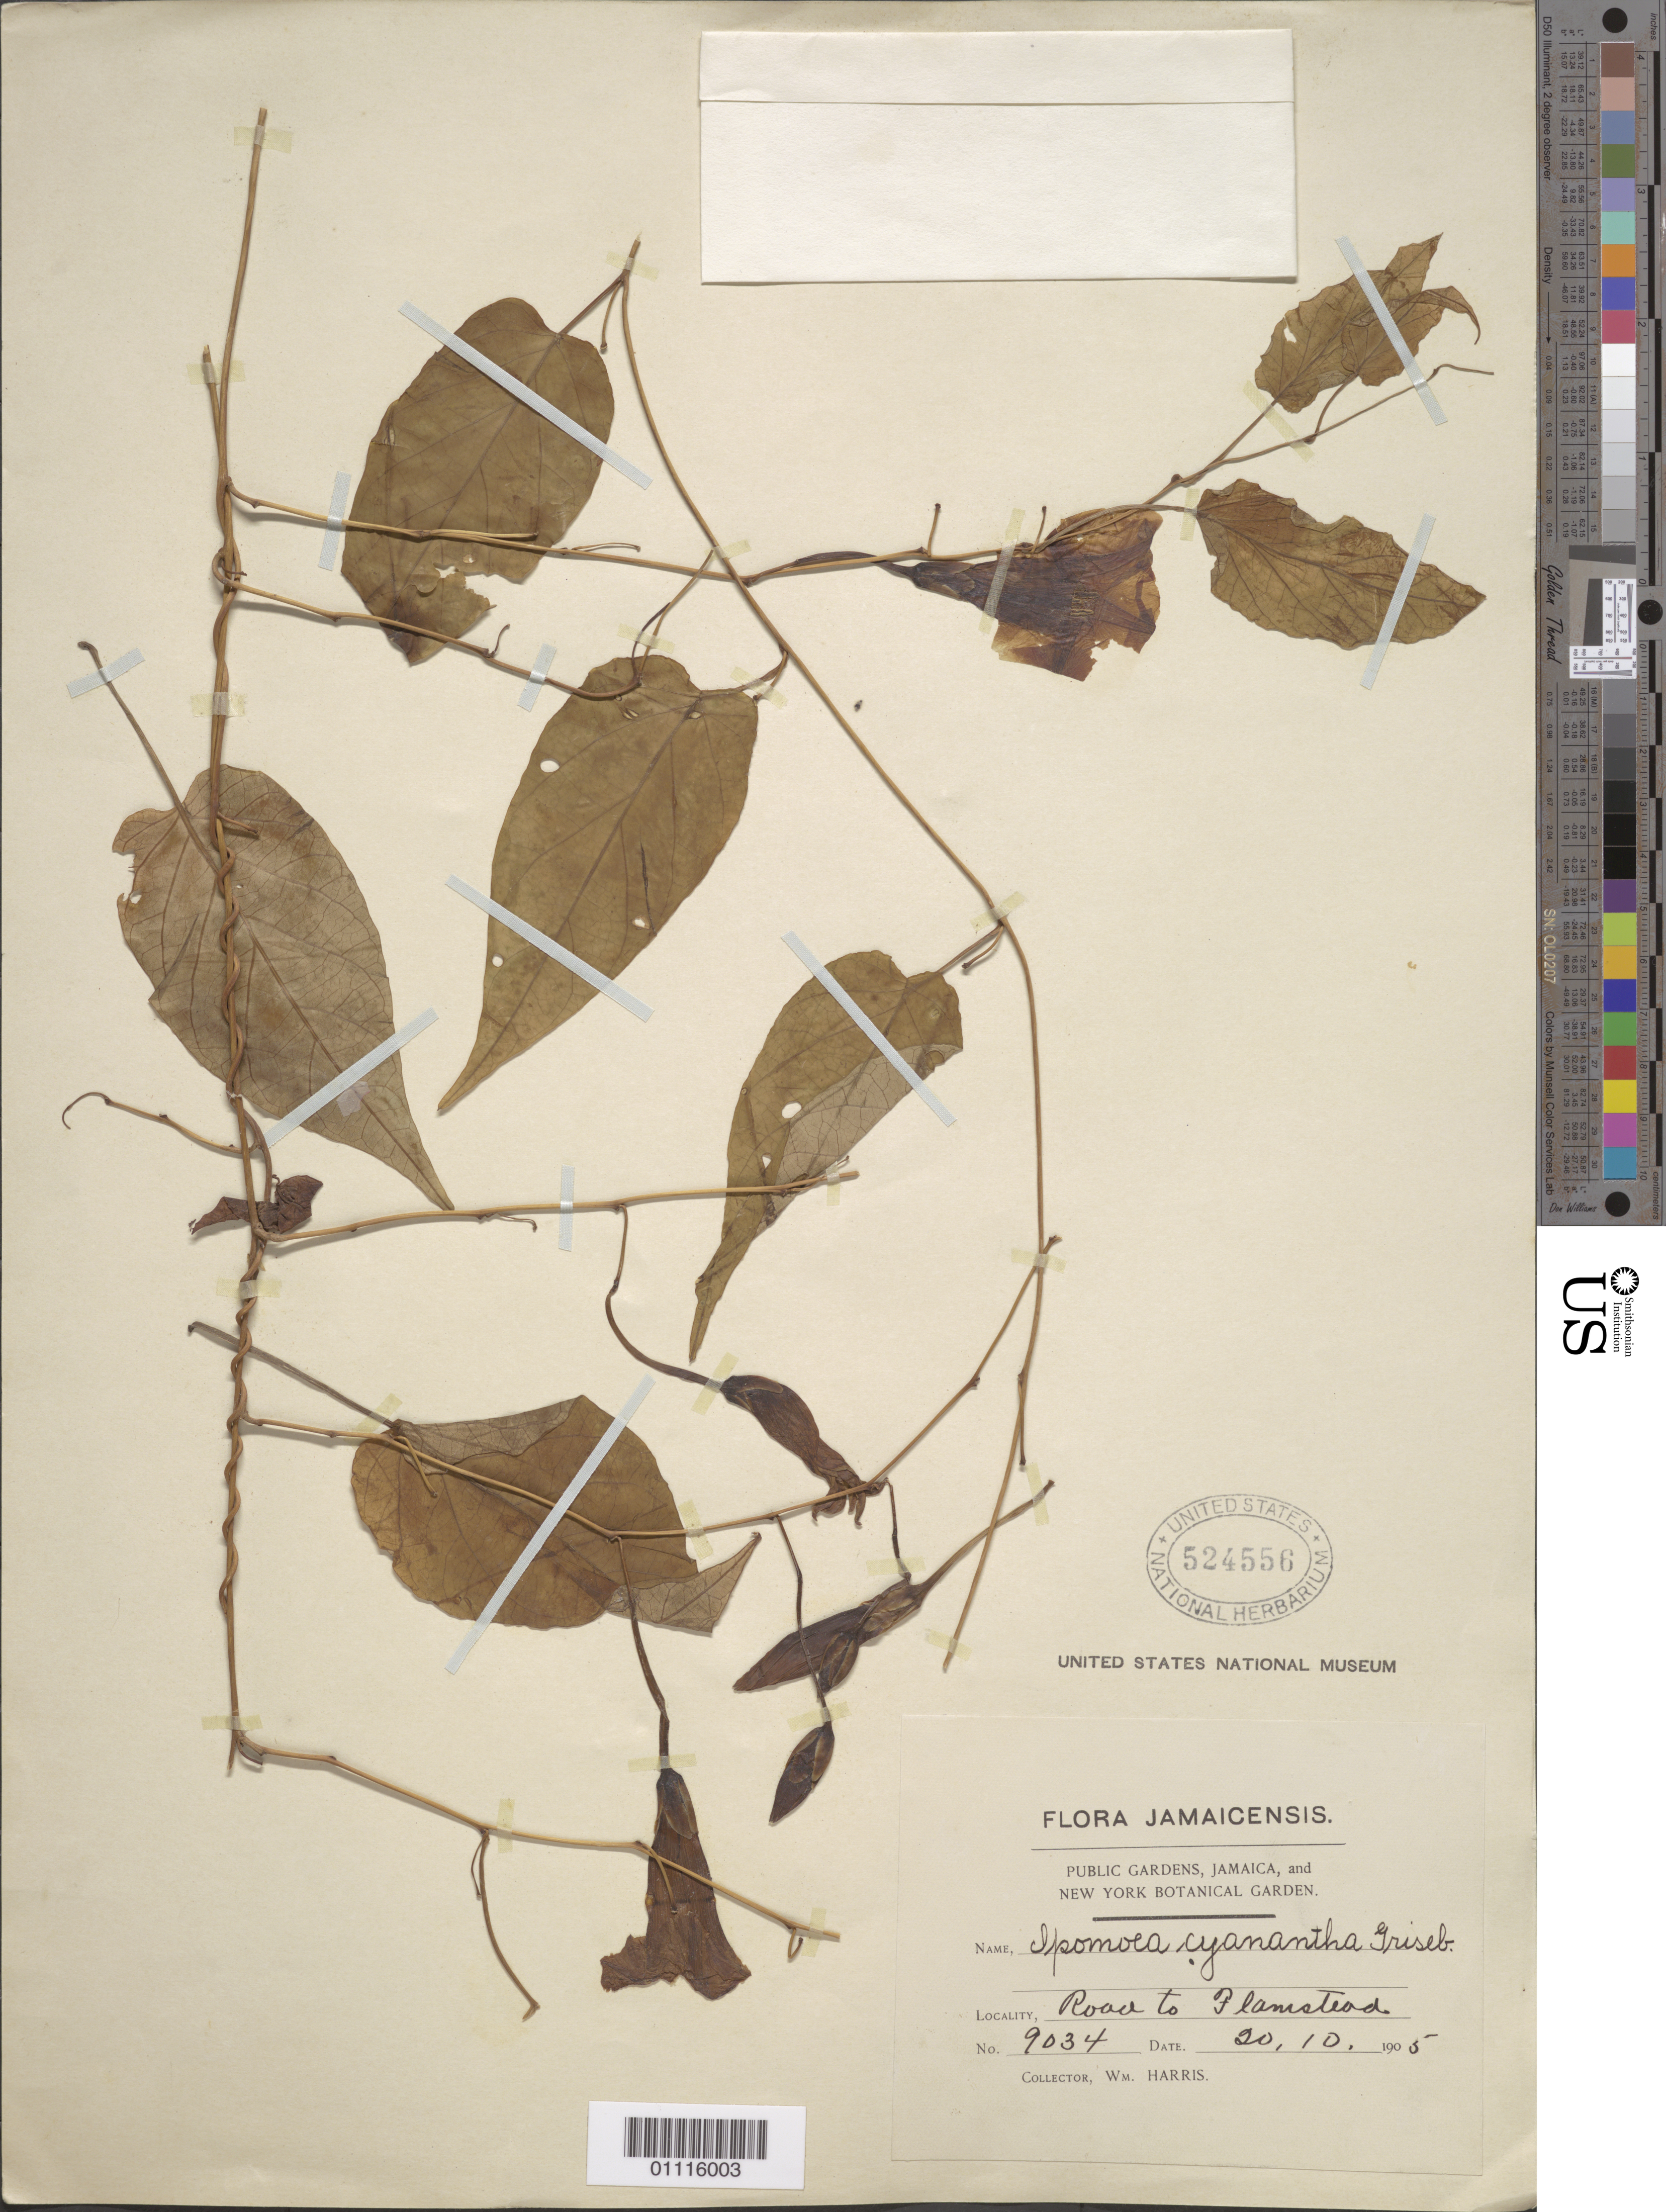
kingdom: Plantae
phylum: Tracheophyta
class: Magnoliopsida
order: Solanales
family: Convolvulaceae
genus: Ipomoea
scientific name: Ipomoea cyanantha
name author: Griseb.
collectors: W. Harris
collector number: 9034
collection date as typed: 20 Oct 1905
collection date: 1905-10-20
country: Jamaica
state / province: Saint James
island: Jamaica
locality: Road to Flamstead.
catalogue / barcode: US 524556